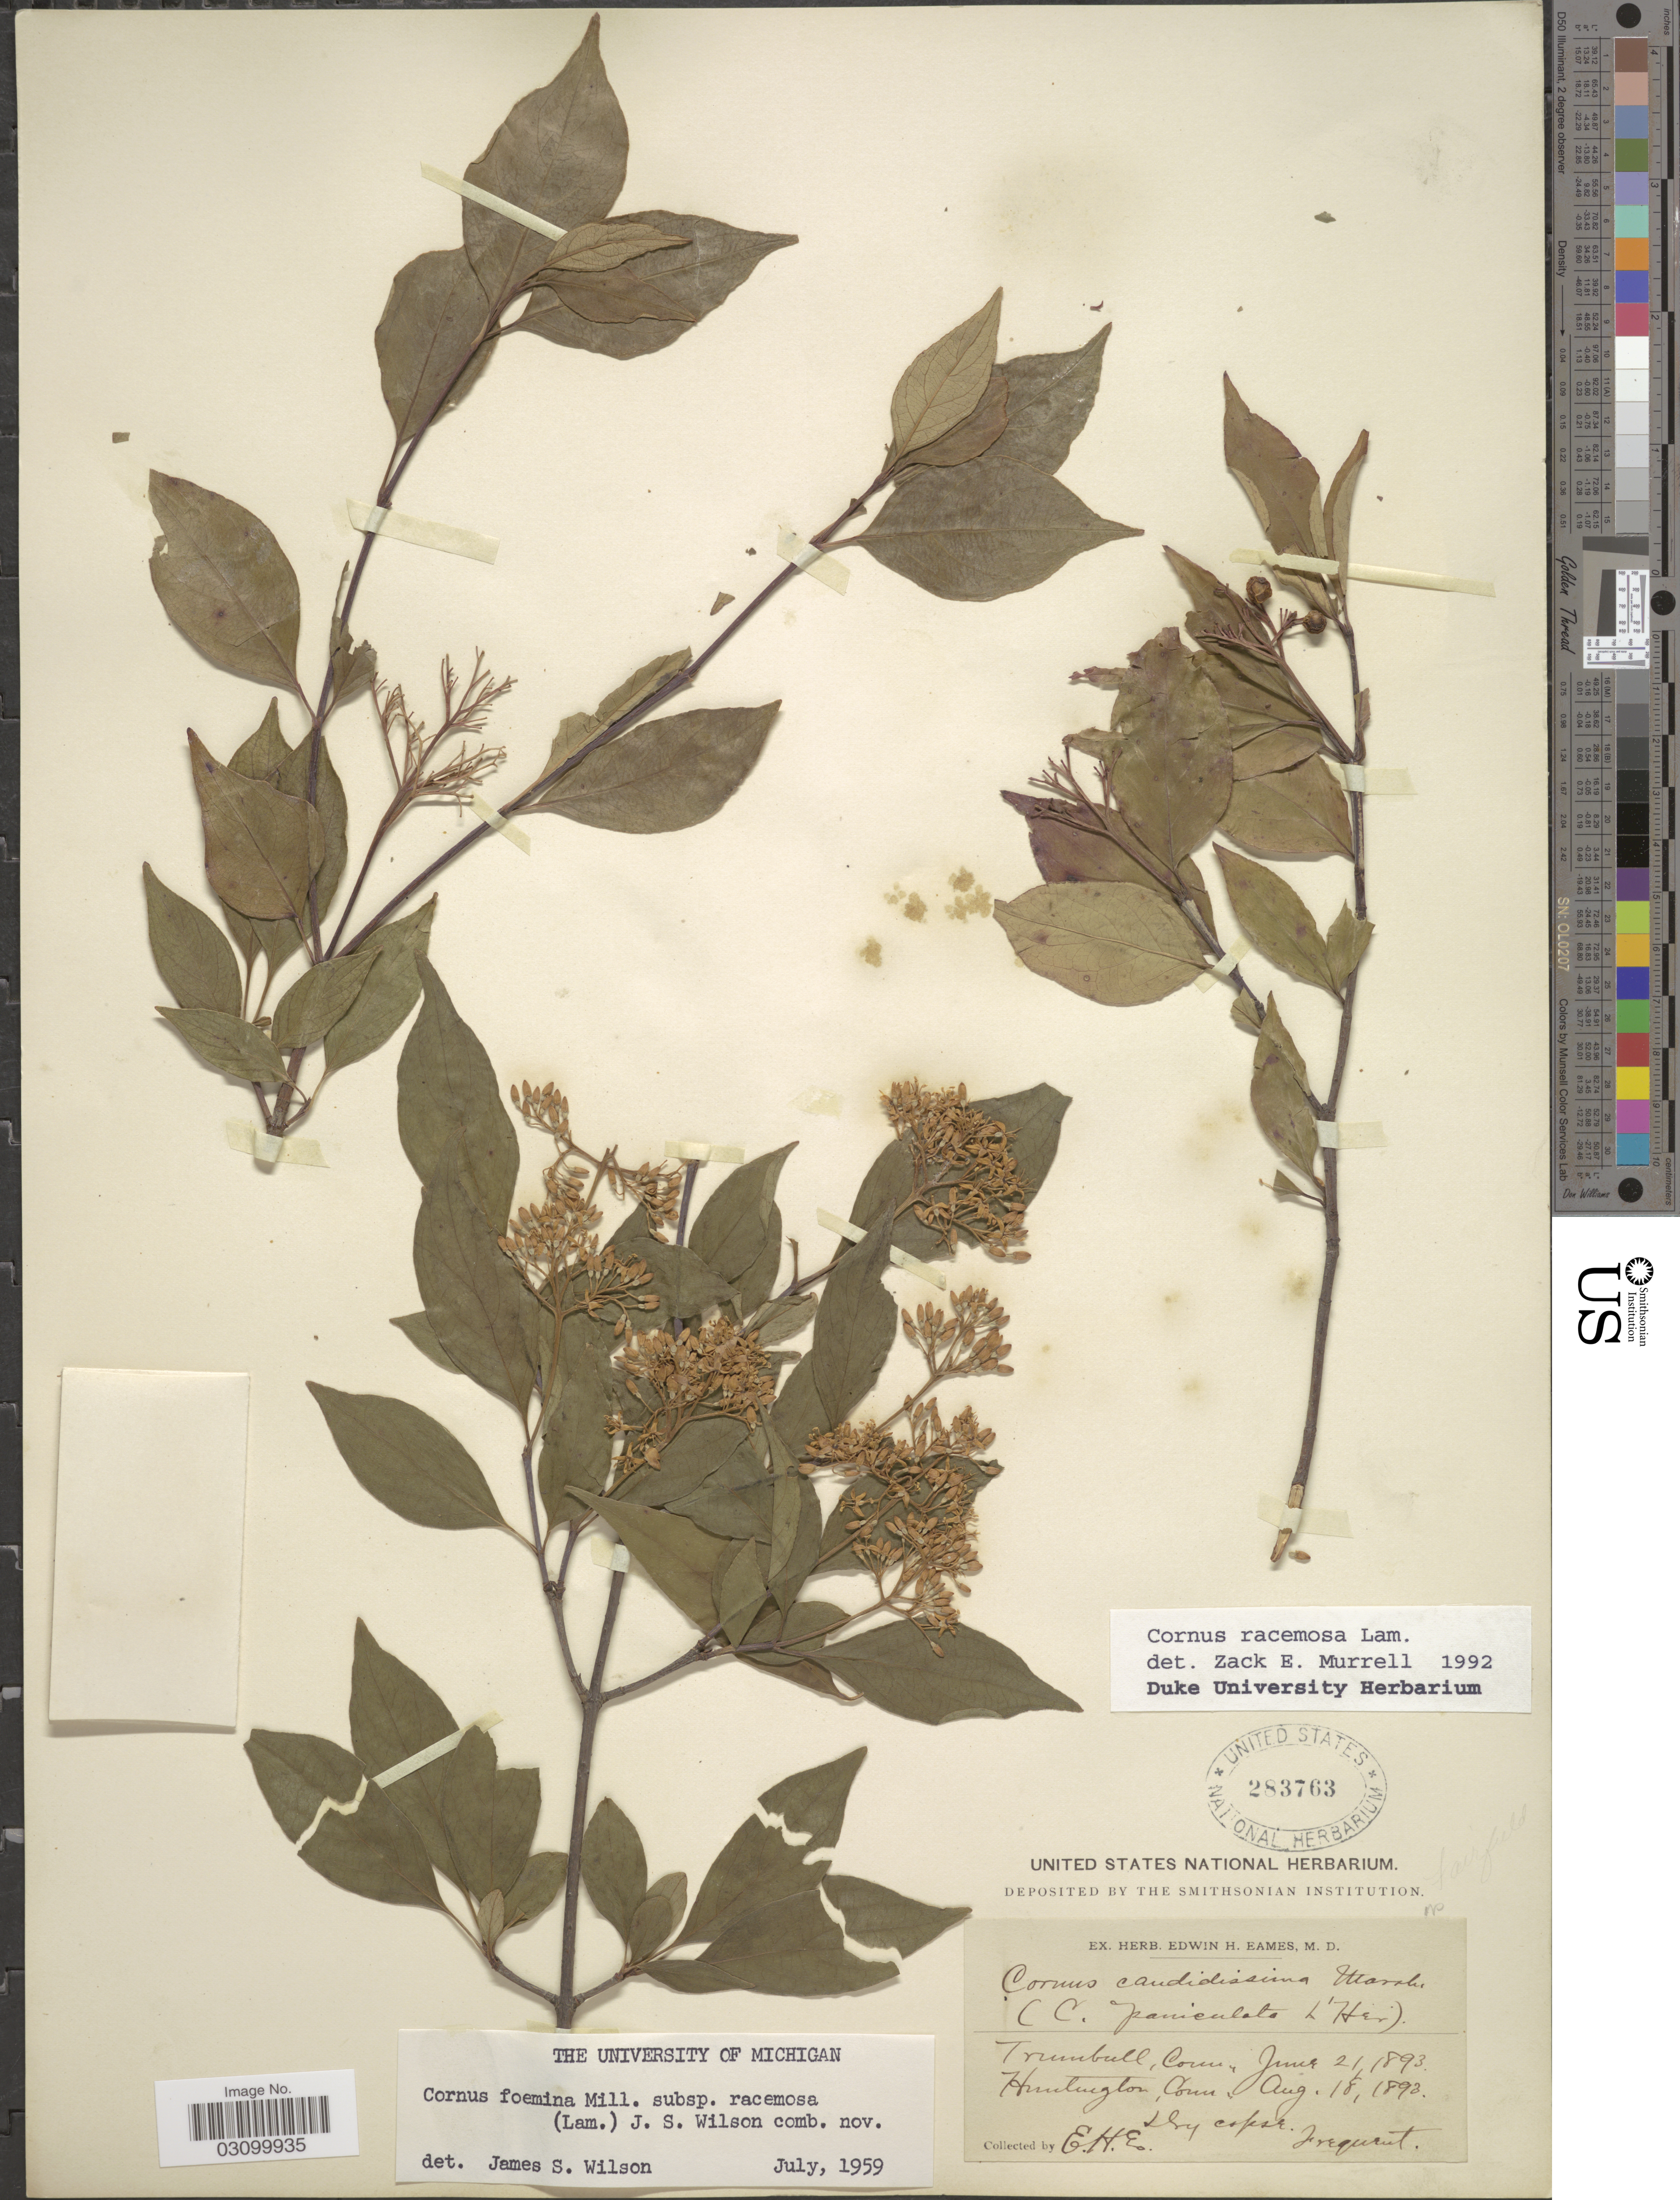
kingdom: Plantae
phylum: Tracheophyta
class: Magnoliopsida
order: Cornales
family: Cornaceae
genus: Cornus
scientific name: Cornus racemosa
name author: Lam.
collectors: E. H. Eames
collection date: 1893-06-21/1893-08-18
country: United States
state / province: Connecticut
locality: Trunbull, Huntington.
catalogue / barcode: US 283763